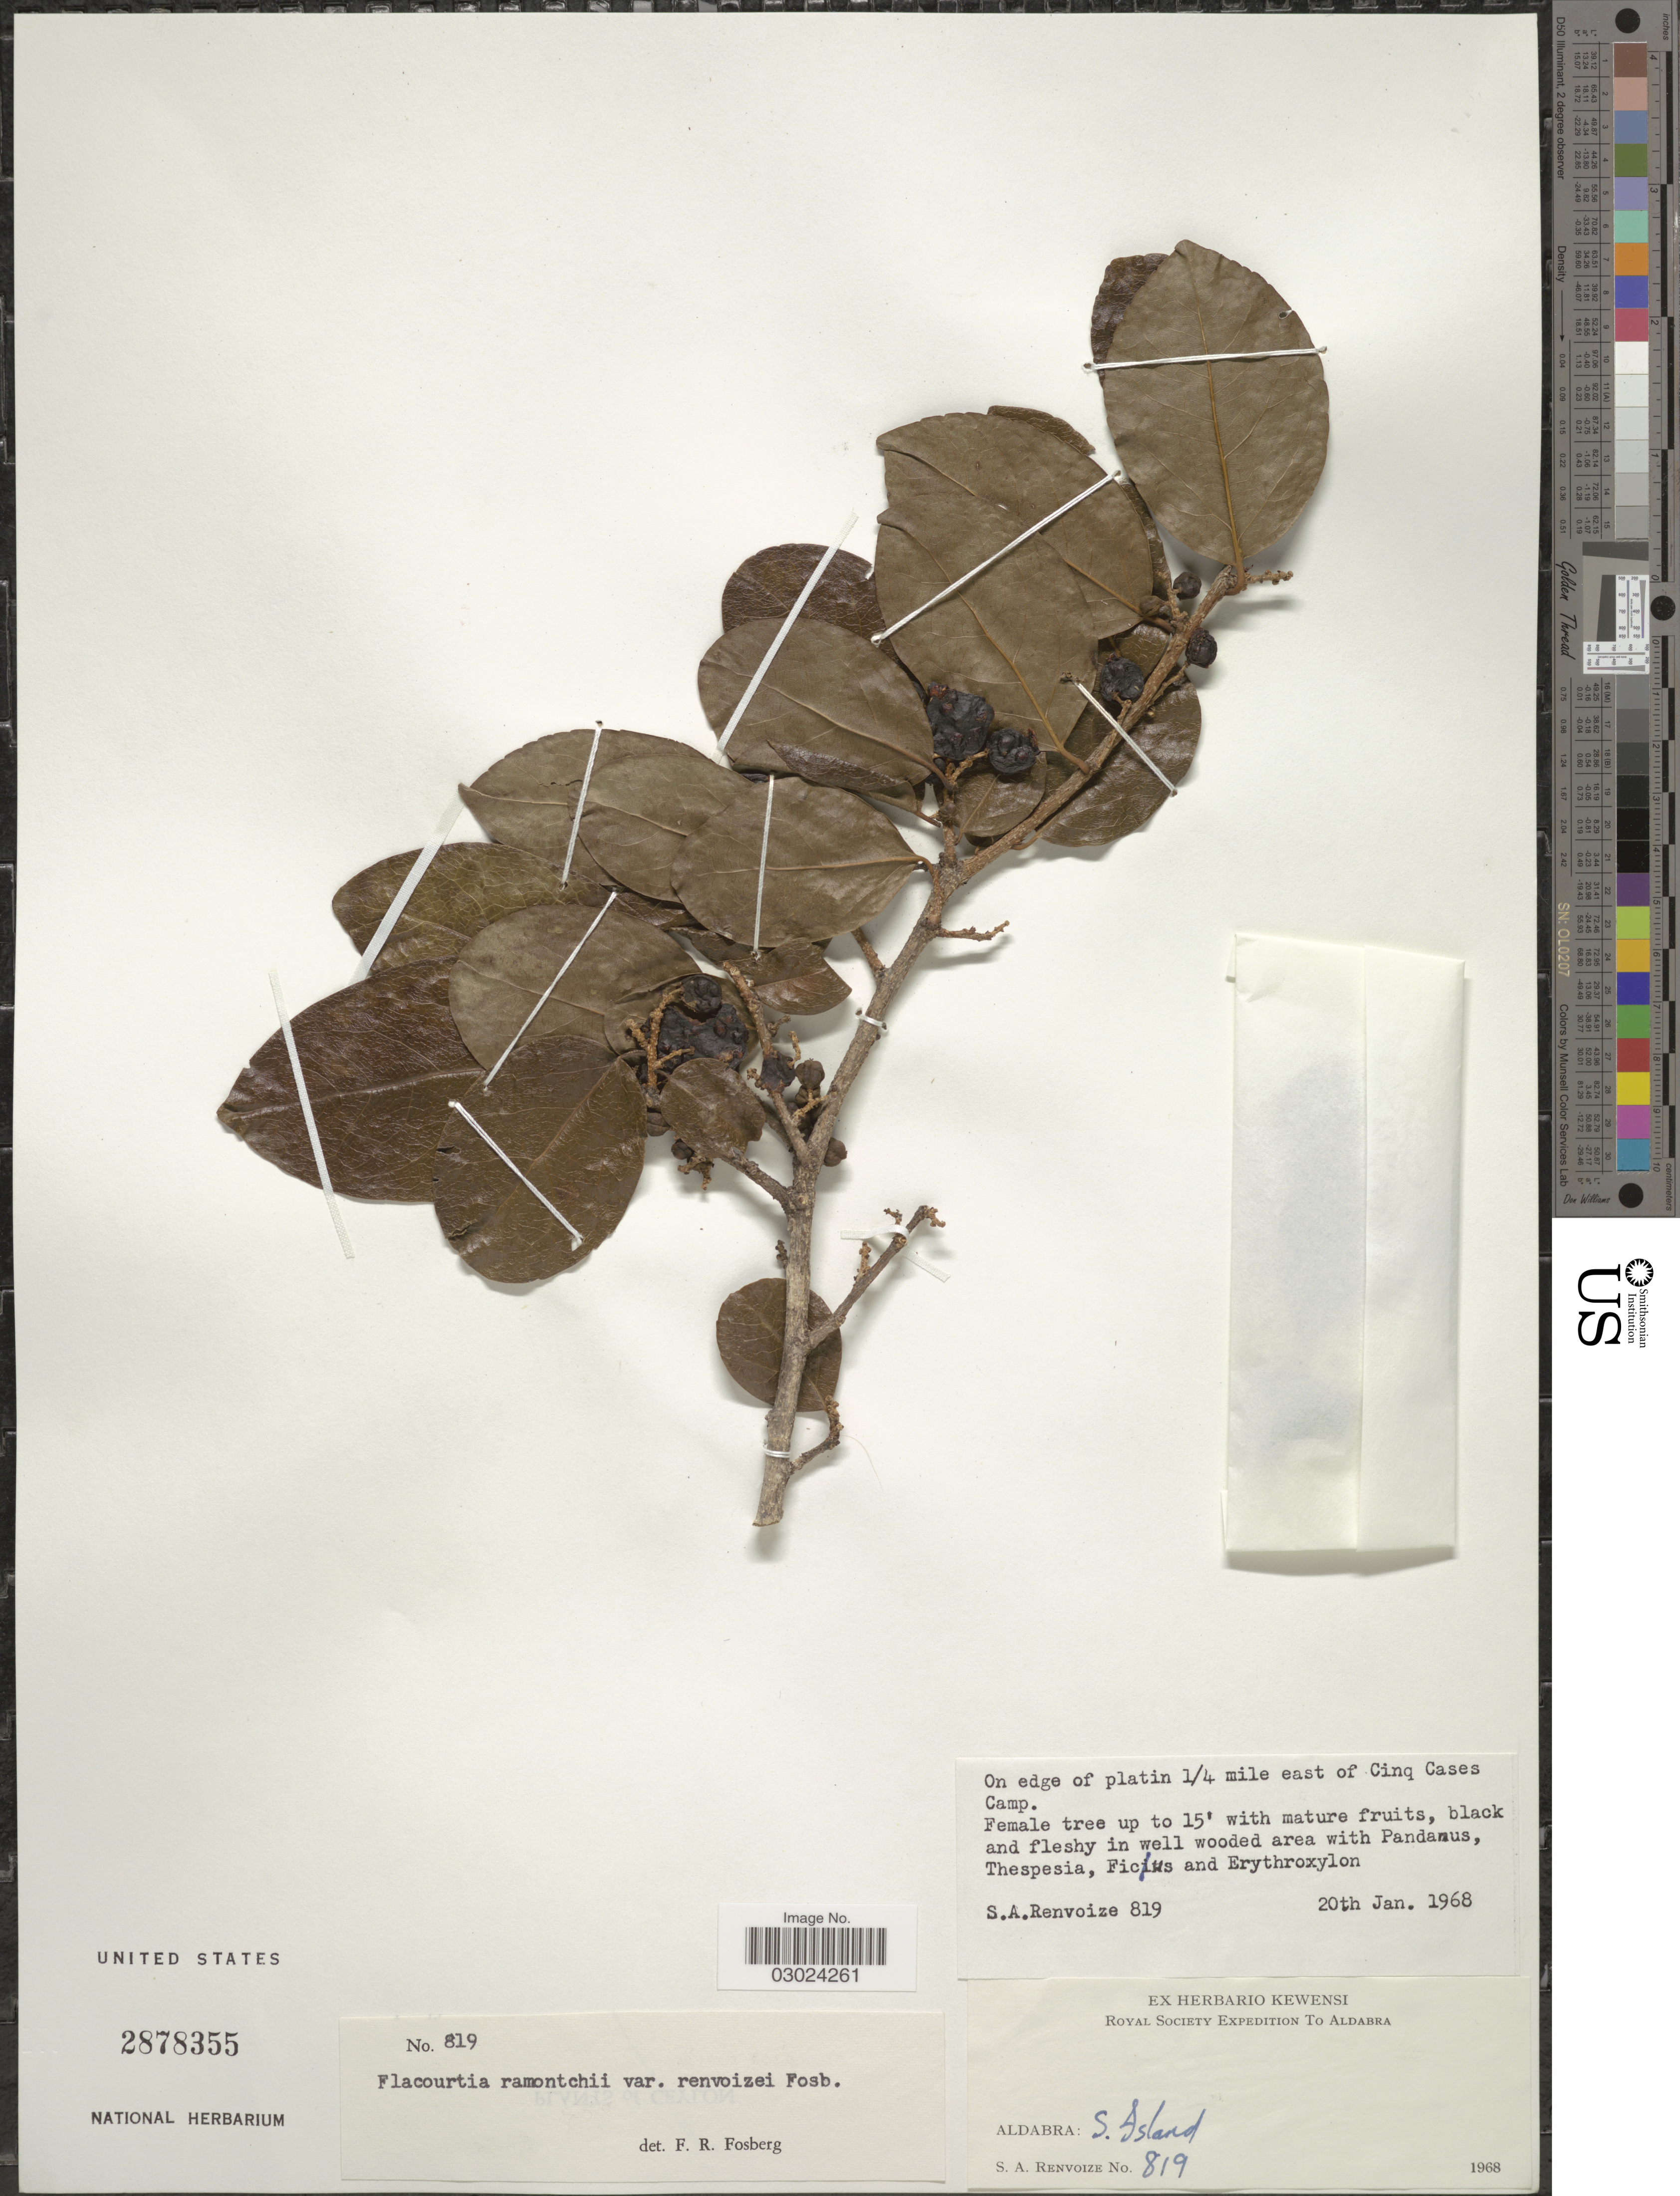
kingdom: Plantae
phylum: Tracheophyta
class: Magnoliopsida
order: Malpighiales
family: Salicaceae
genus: Flacourtia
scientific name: Flacourtia ramontchi var. renvoizei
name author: Fosberg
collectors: S. A. Renvoize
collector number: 819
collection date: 1968-01-20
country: Seychelles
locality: Aldabra: S. Island. On edge of platin 1/4 mile east of Cinq Cases Camp.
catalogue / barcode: US 2878355